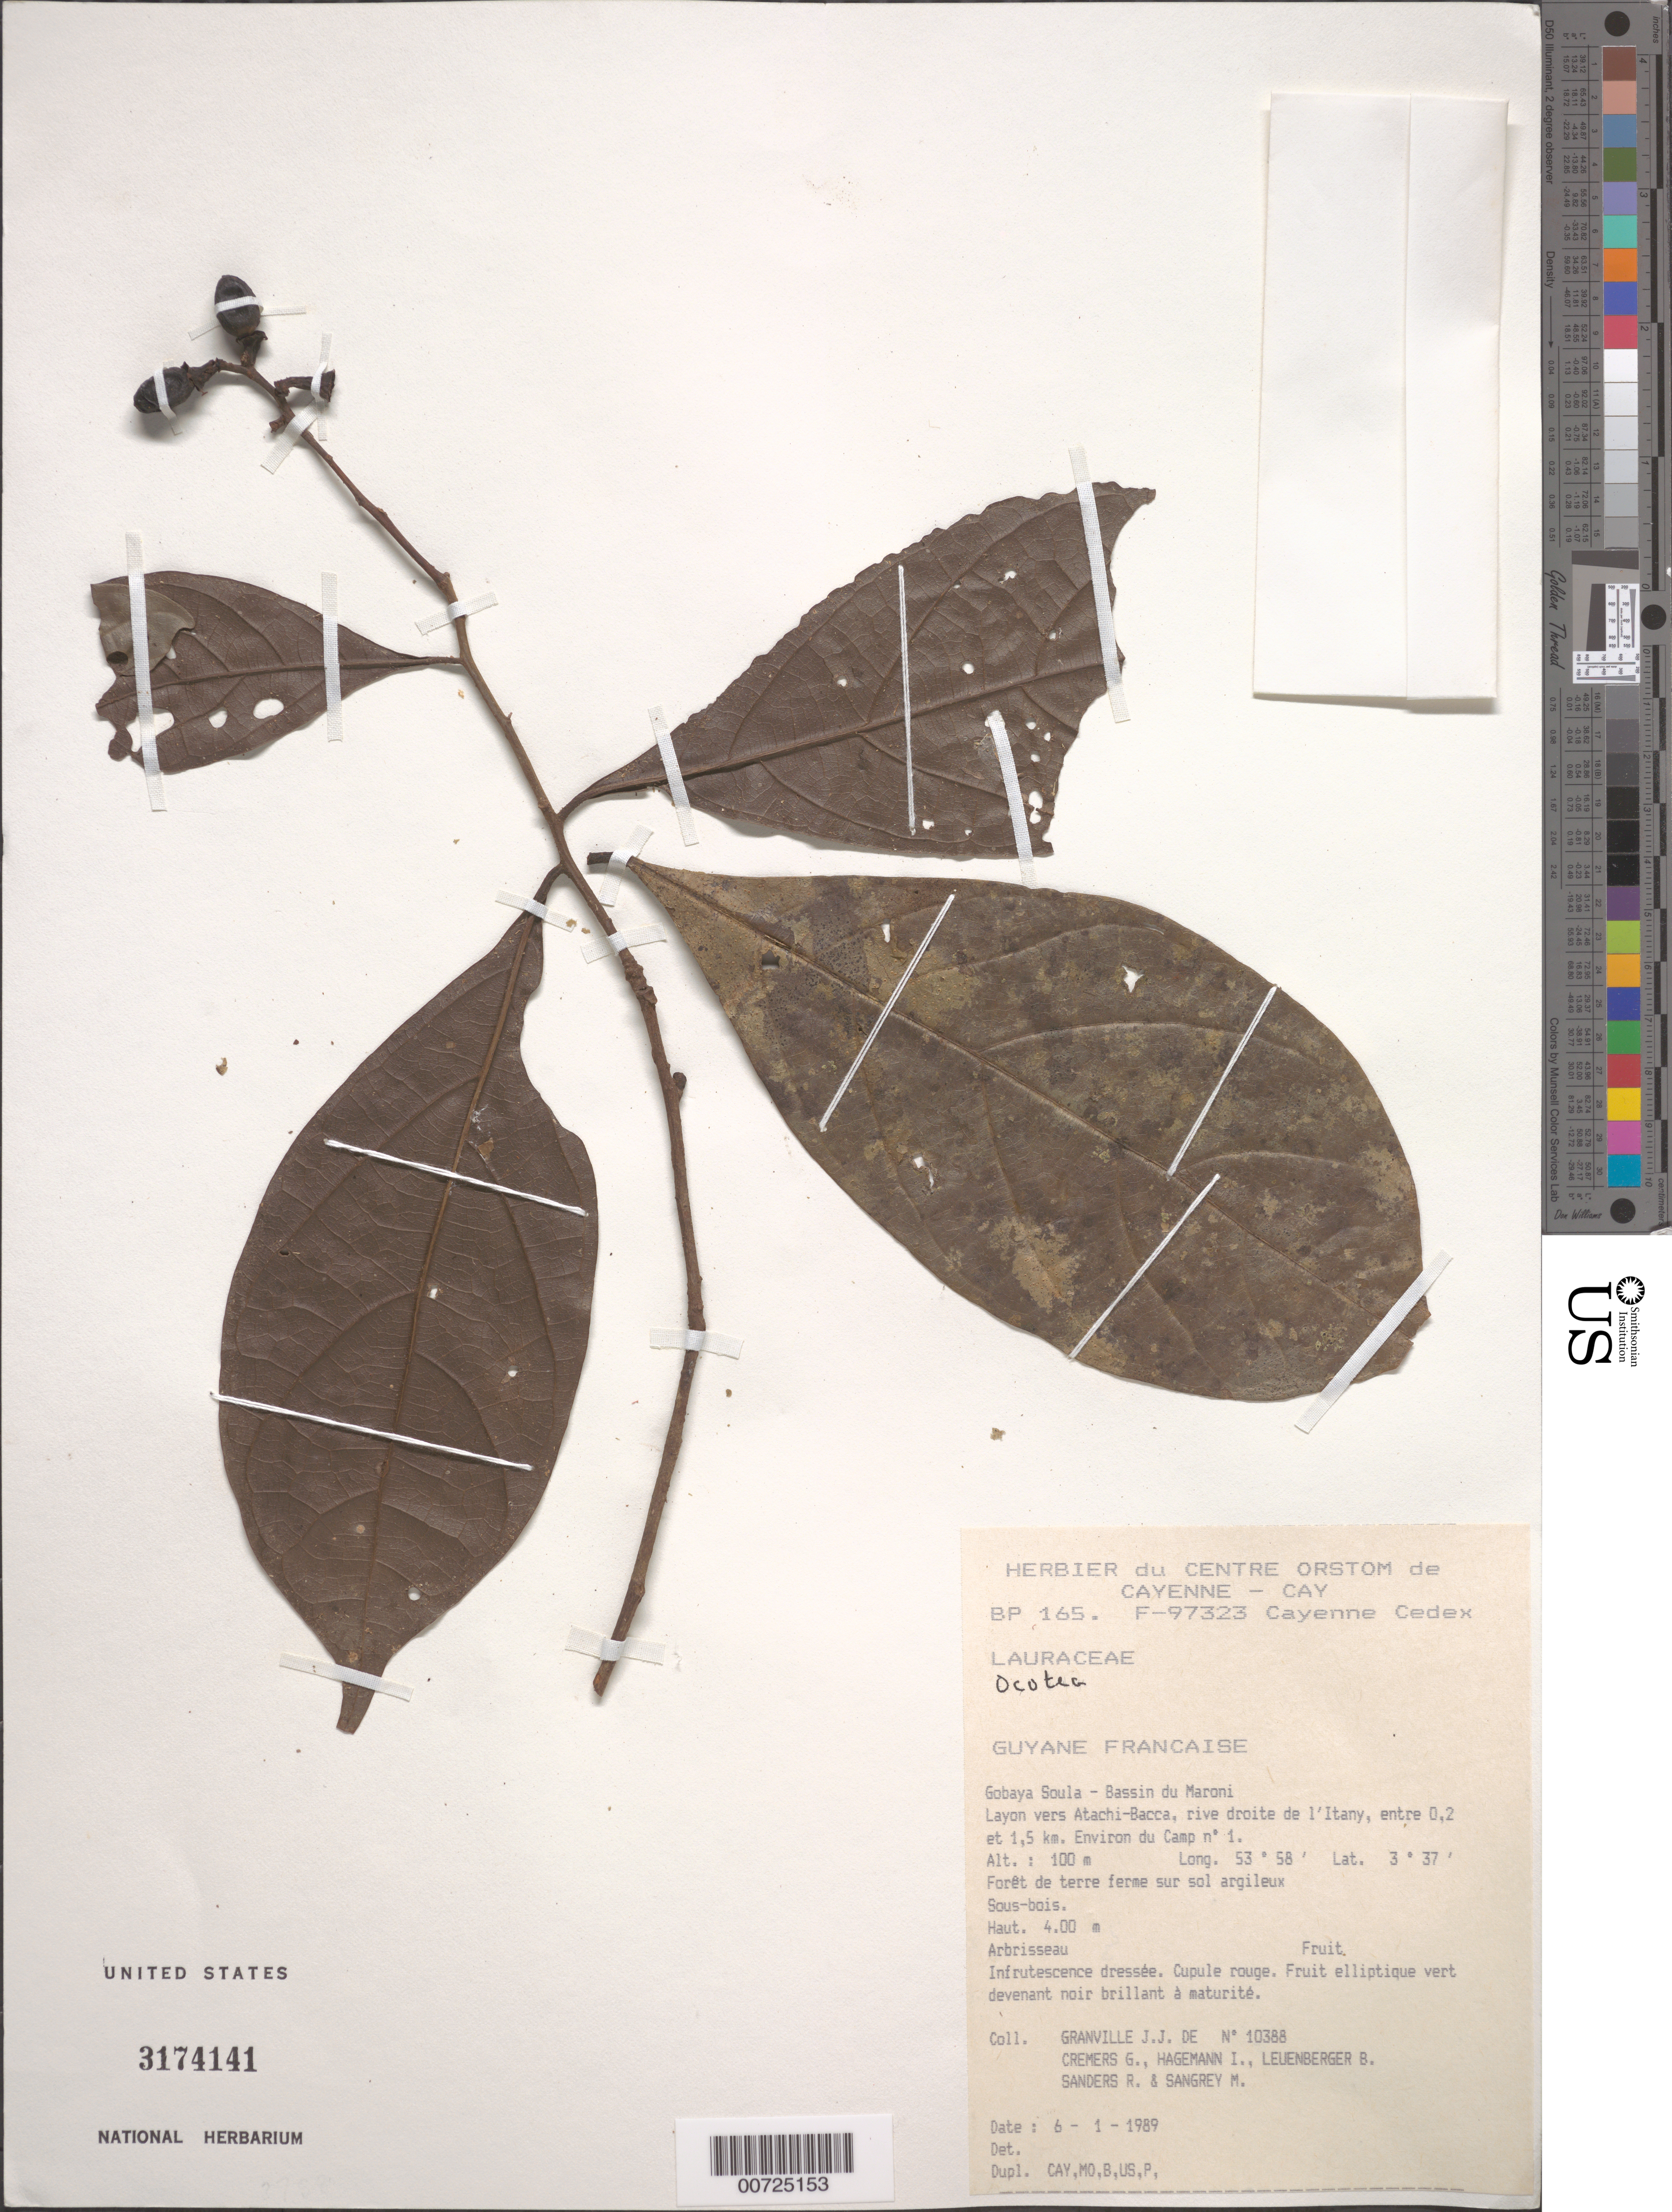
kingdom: Plantae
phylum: Tracheophyta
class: Magnoliopsida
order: Laurales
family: Lauraceae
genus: Ocotea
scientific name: Ocotea sp.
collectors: J.-J. de Granville, G. Cremers, J. Hagemann, B. E. Leuenberger & M. S. Sangrey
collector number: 10388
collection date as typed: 6-Jan-89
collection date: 1989-01-06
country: French Guiana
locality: Gobaya Soula, Bassin du Maroni, layon vers Monts Atachi-Bacca, rive droite de l'Itany, entre 0.2 et 1.5 km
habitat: Forest on terra ferma, clay soil; understory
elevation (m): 100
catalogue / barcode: US 3174141